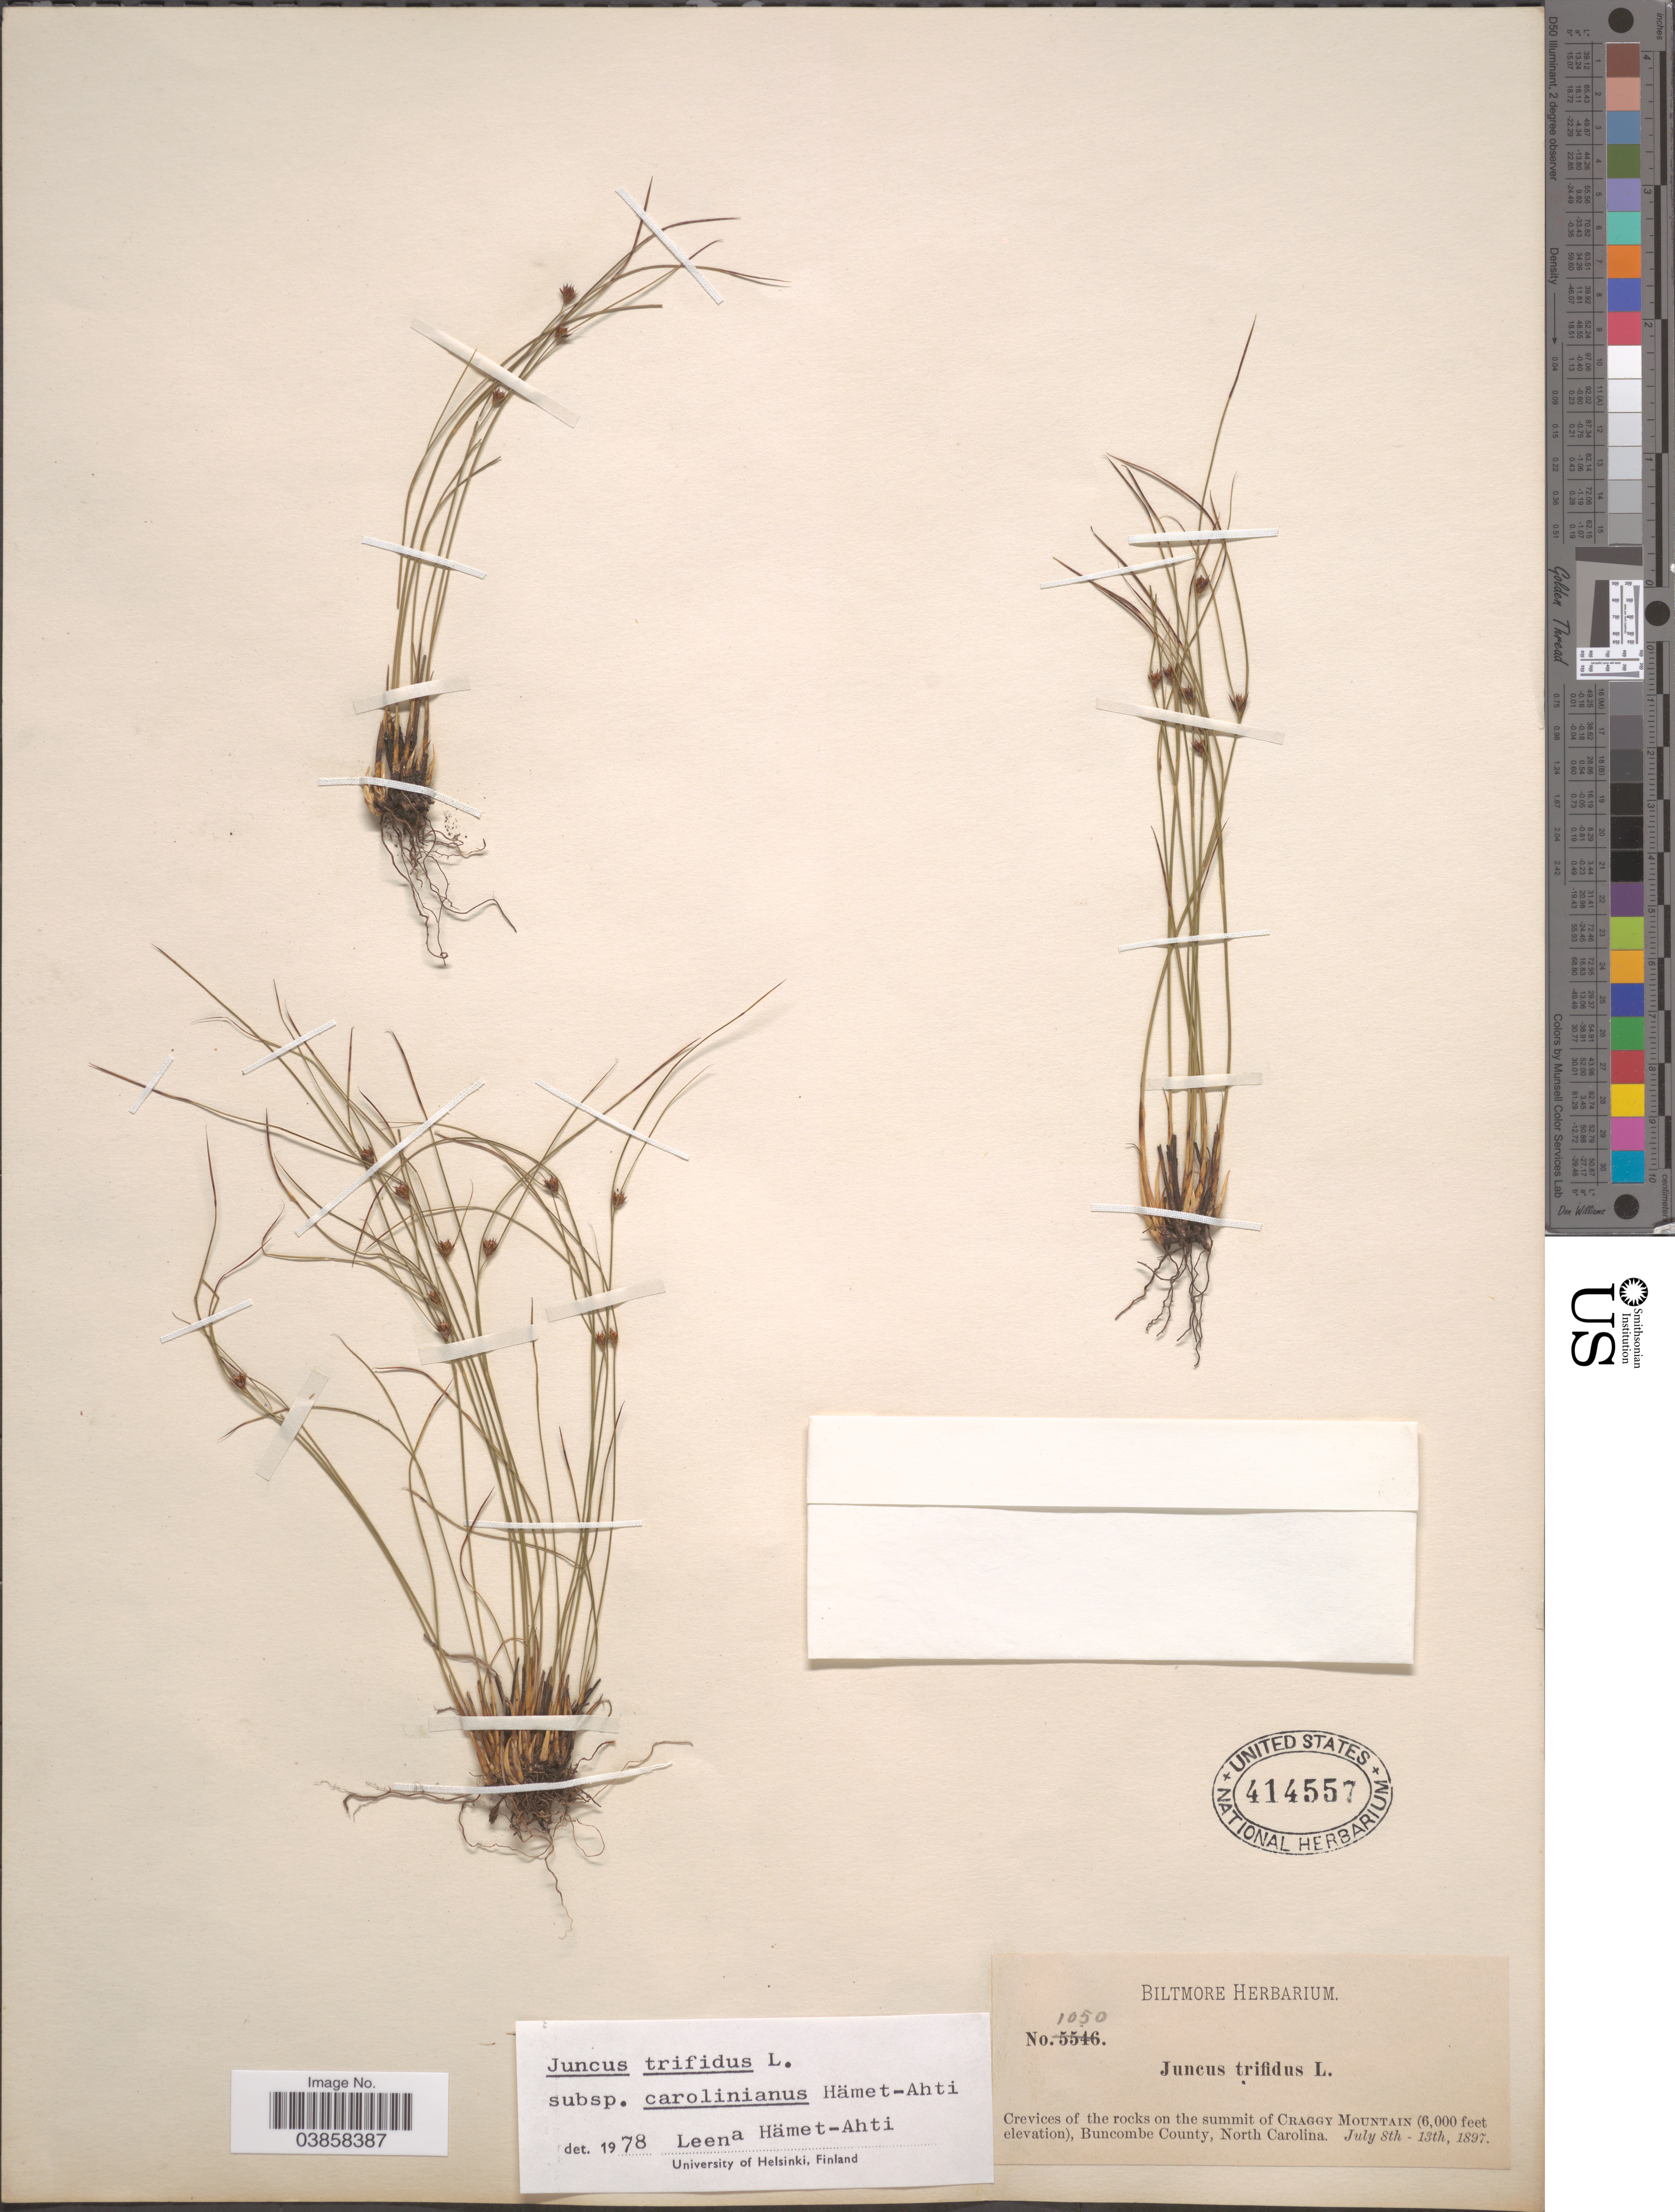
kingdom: Plantae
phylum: Tracheophyta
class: Liliopsida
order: Poales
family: Juncaceae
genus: Juncus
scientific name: Juncus trifidus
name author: L.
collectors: ex herb. Biltmore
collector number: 1050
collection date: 1897-07-08/1897-07-13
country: United States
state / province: North Carolina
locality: Crevices of the rocks on the summit of Craggy Mountain, Buncombe County.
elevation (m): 1829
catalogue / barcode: US 414557